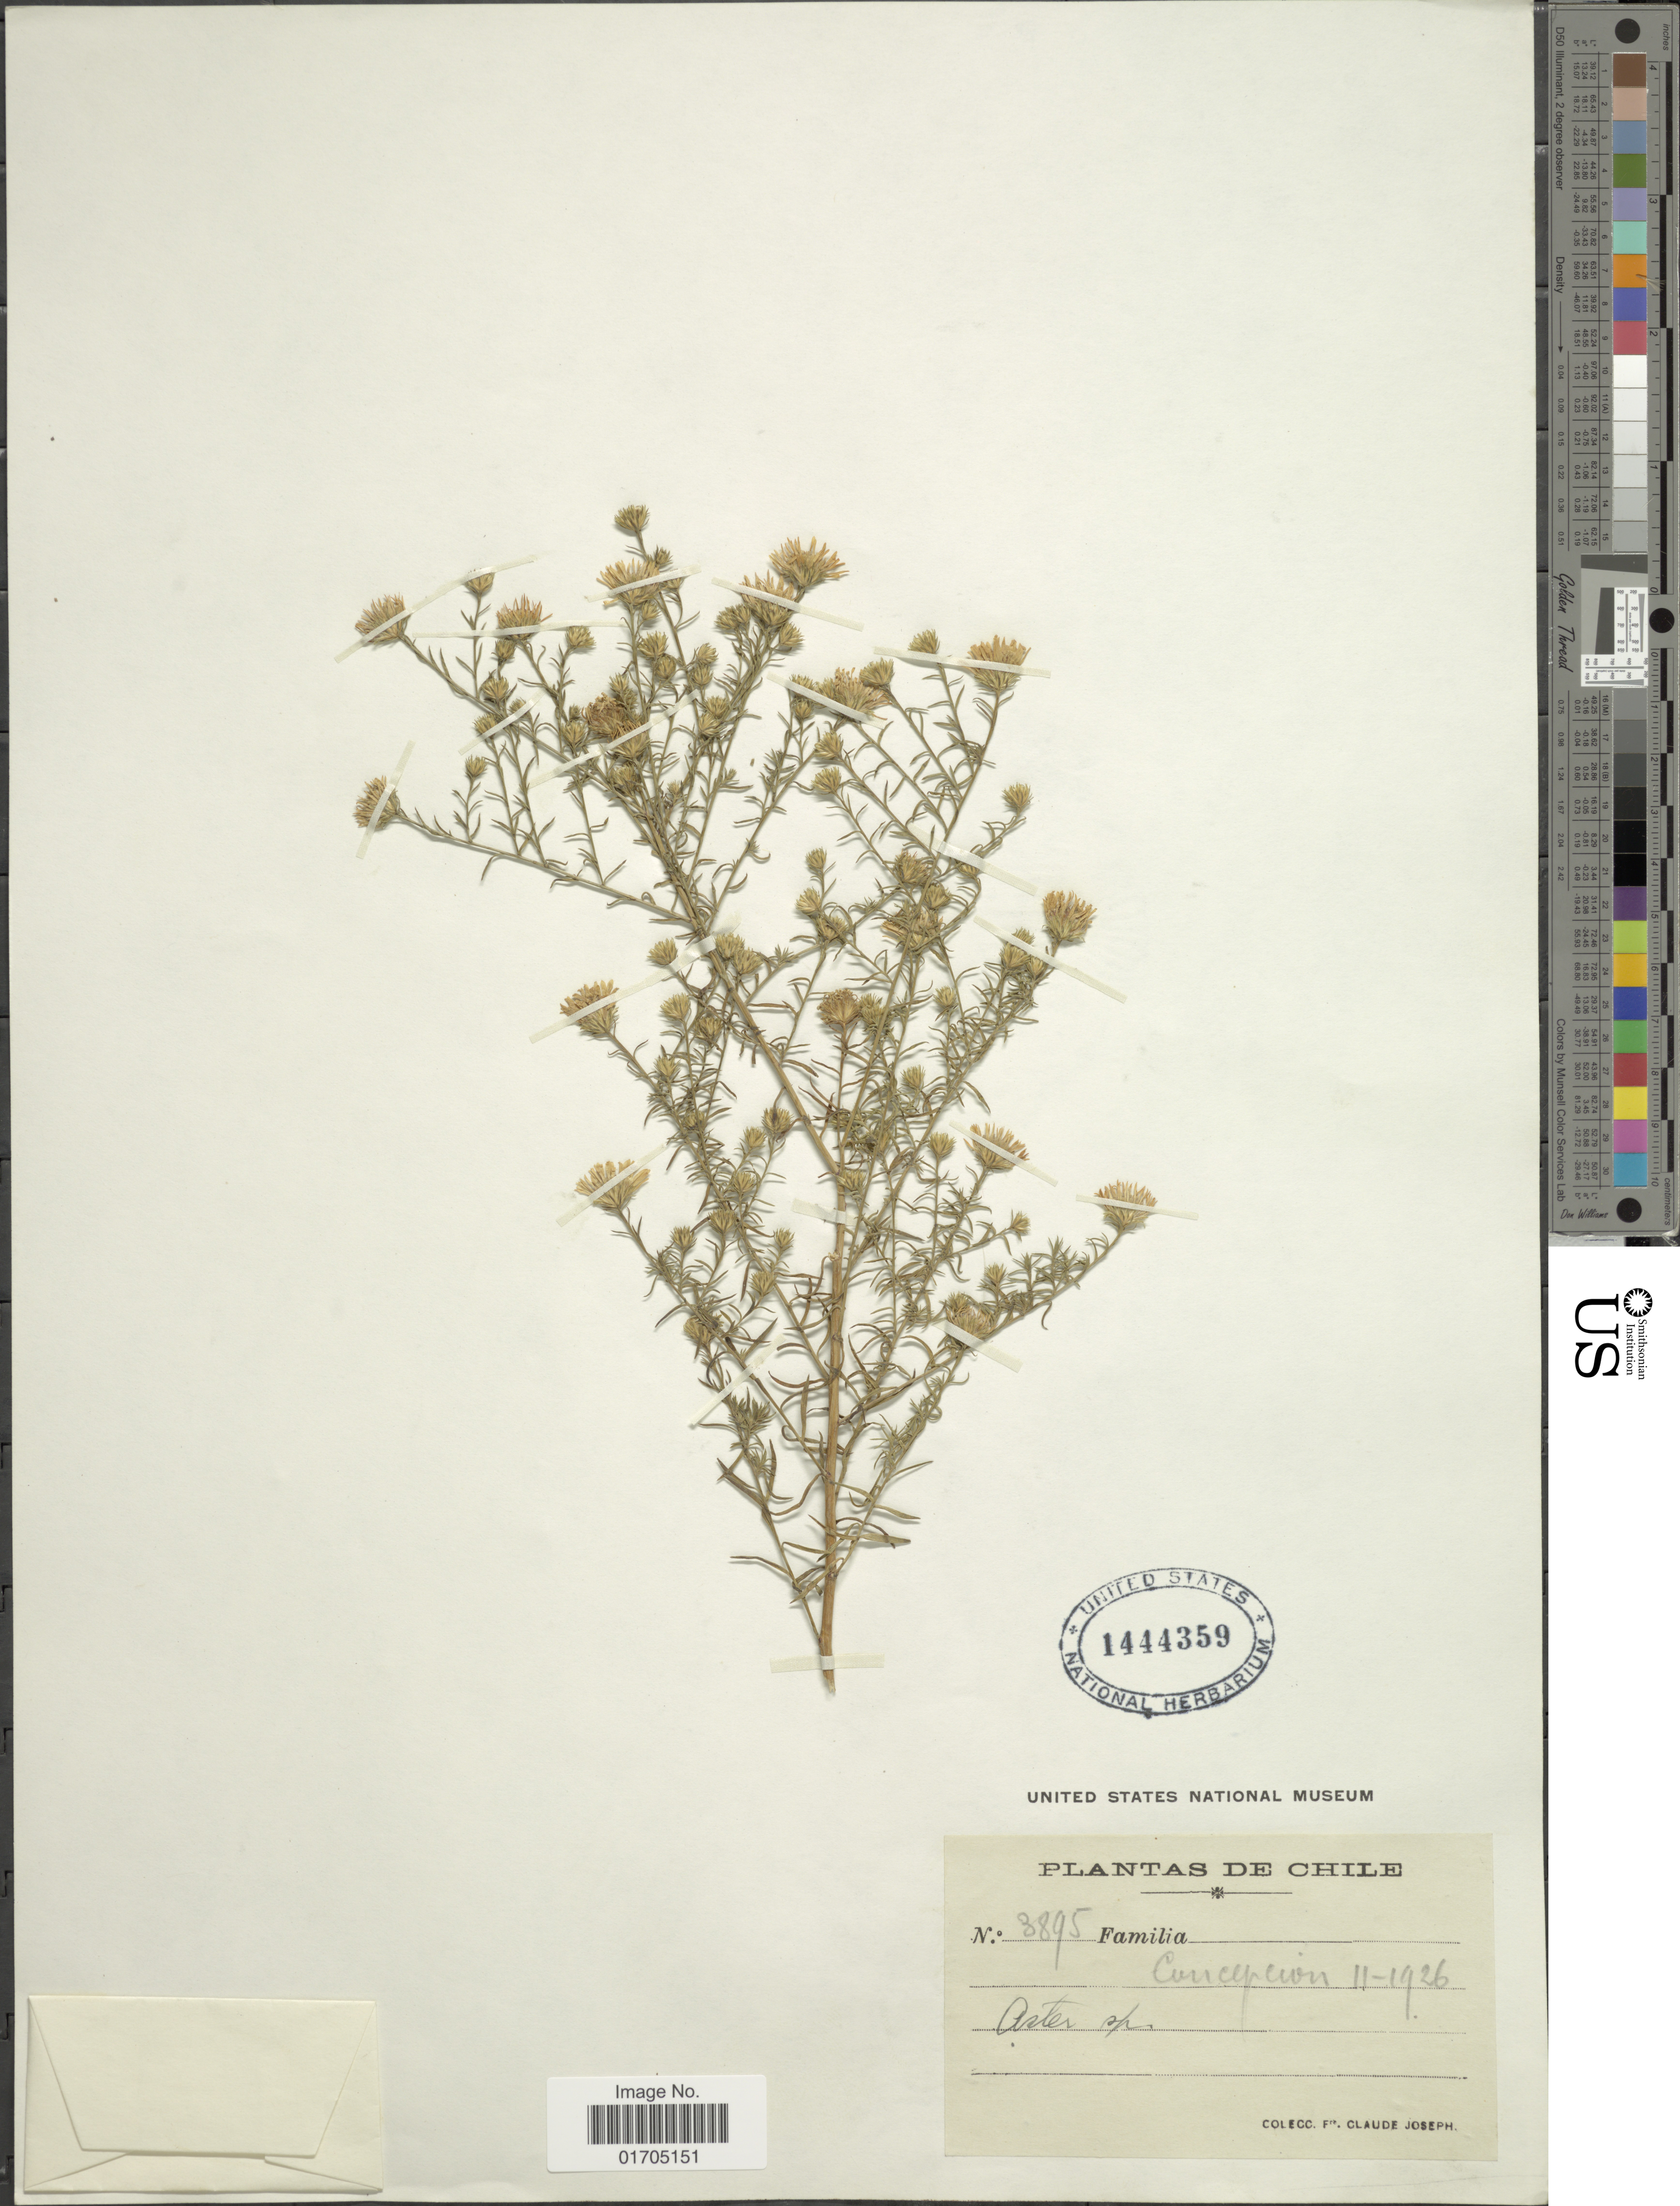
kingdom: Plantae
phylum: Tracheophyta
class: Magnoliopsida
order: Asterales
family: Asteraceae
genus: Symphyotrichum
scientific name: Symphyotrichum sp.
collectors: Frere Claude Joseph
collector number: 3895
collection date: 1926-11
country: Chile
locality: Concepcion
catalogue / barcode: US 1444359